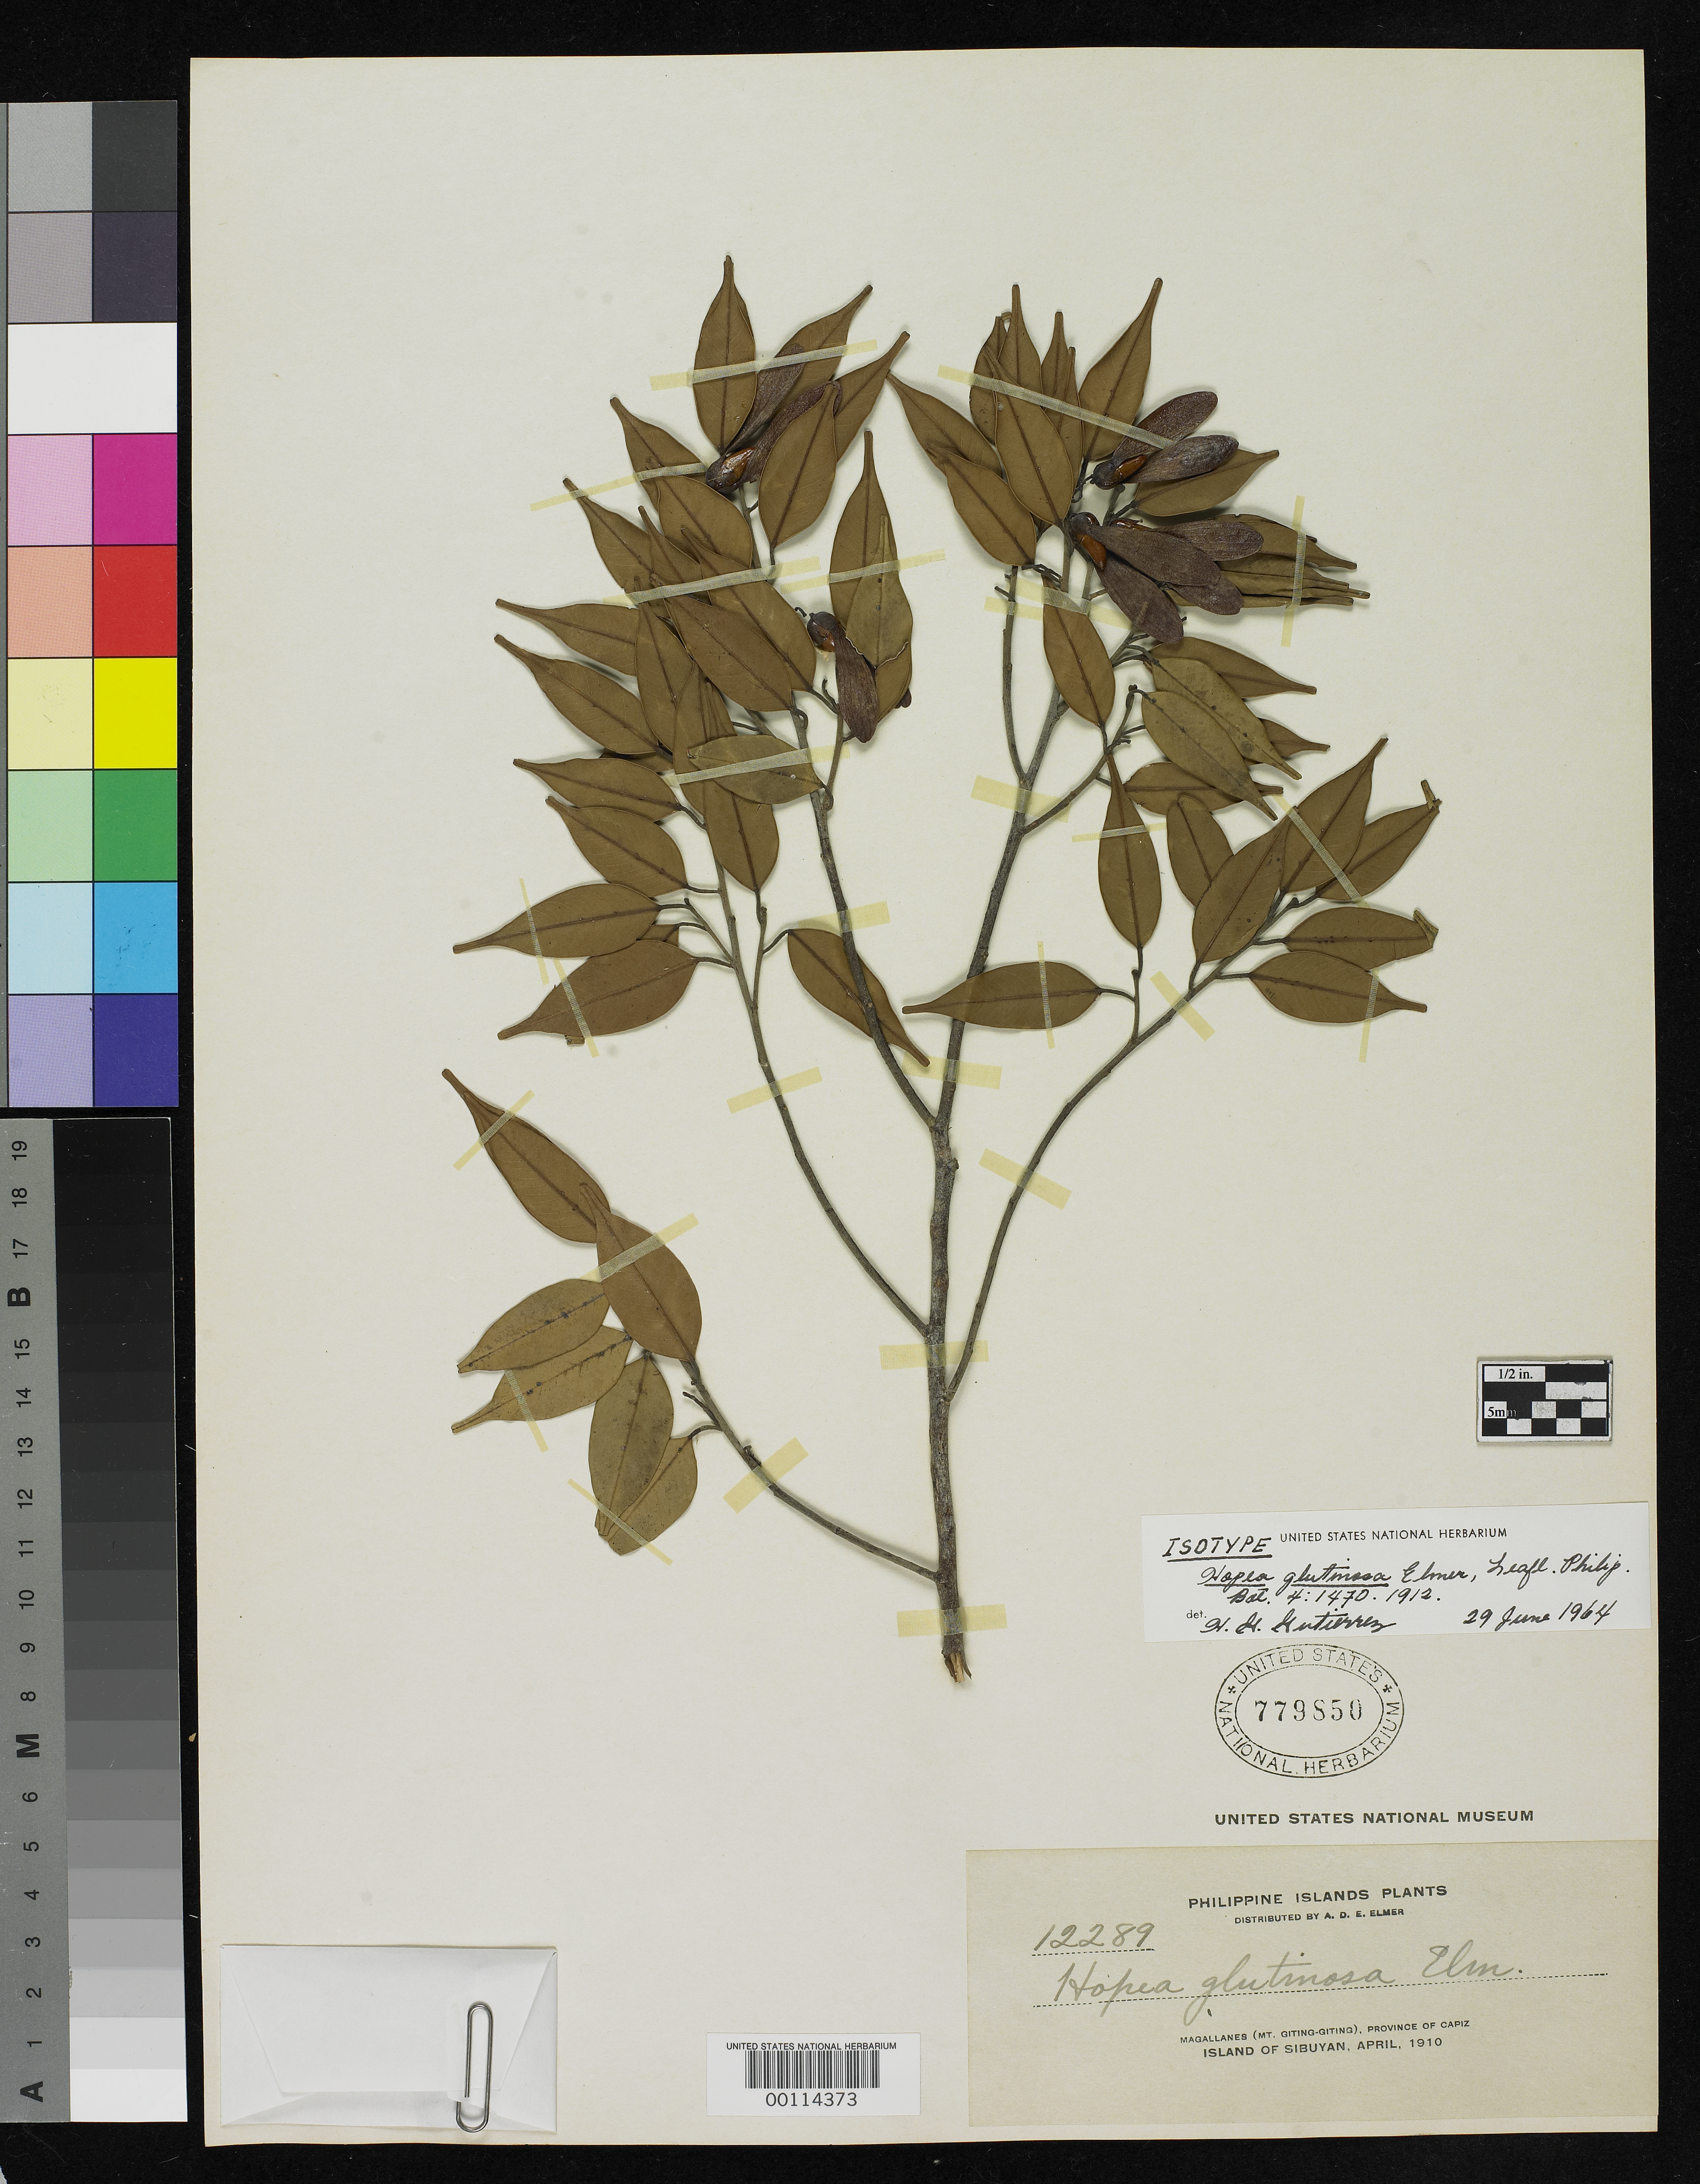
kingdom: Plantae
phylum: Tracheophyta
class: Magnoliopsida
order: Malvales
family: Dipterocarpaceae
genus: Hopea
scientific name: Hopea glutinosa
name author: Elmer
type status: Isotype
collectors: A. D. E. Elmer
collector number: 12289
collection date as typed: Apr 1910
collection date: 1910-04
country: Philippines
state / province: Western Visayas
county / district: Capiz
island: Sibuyan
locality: Magallanes, Mt. Giting-Giting.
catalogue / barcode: US 779850